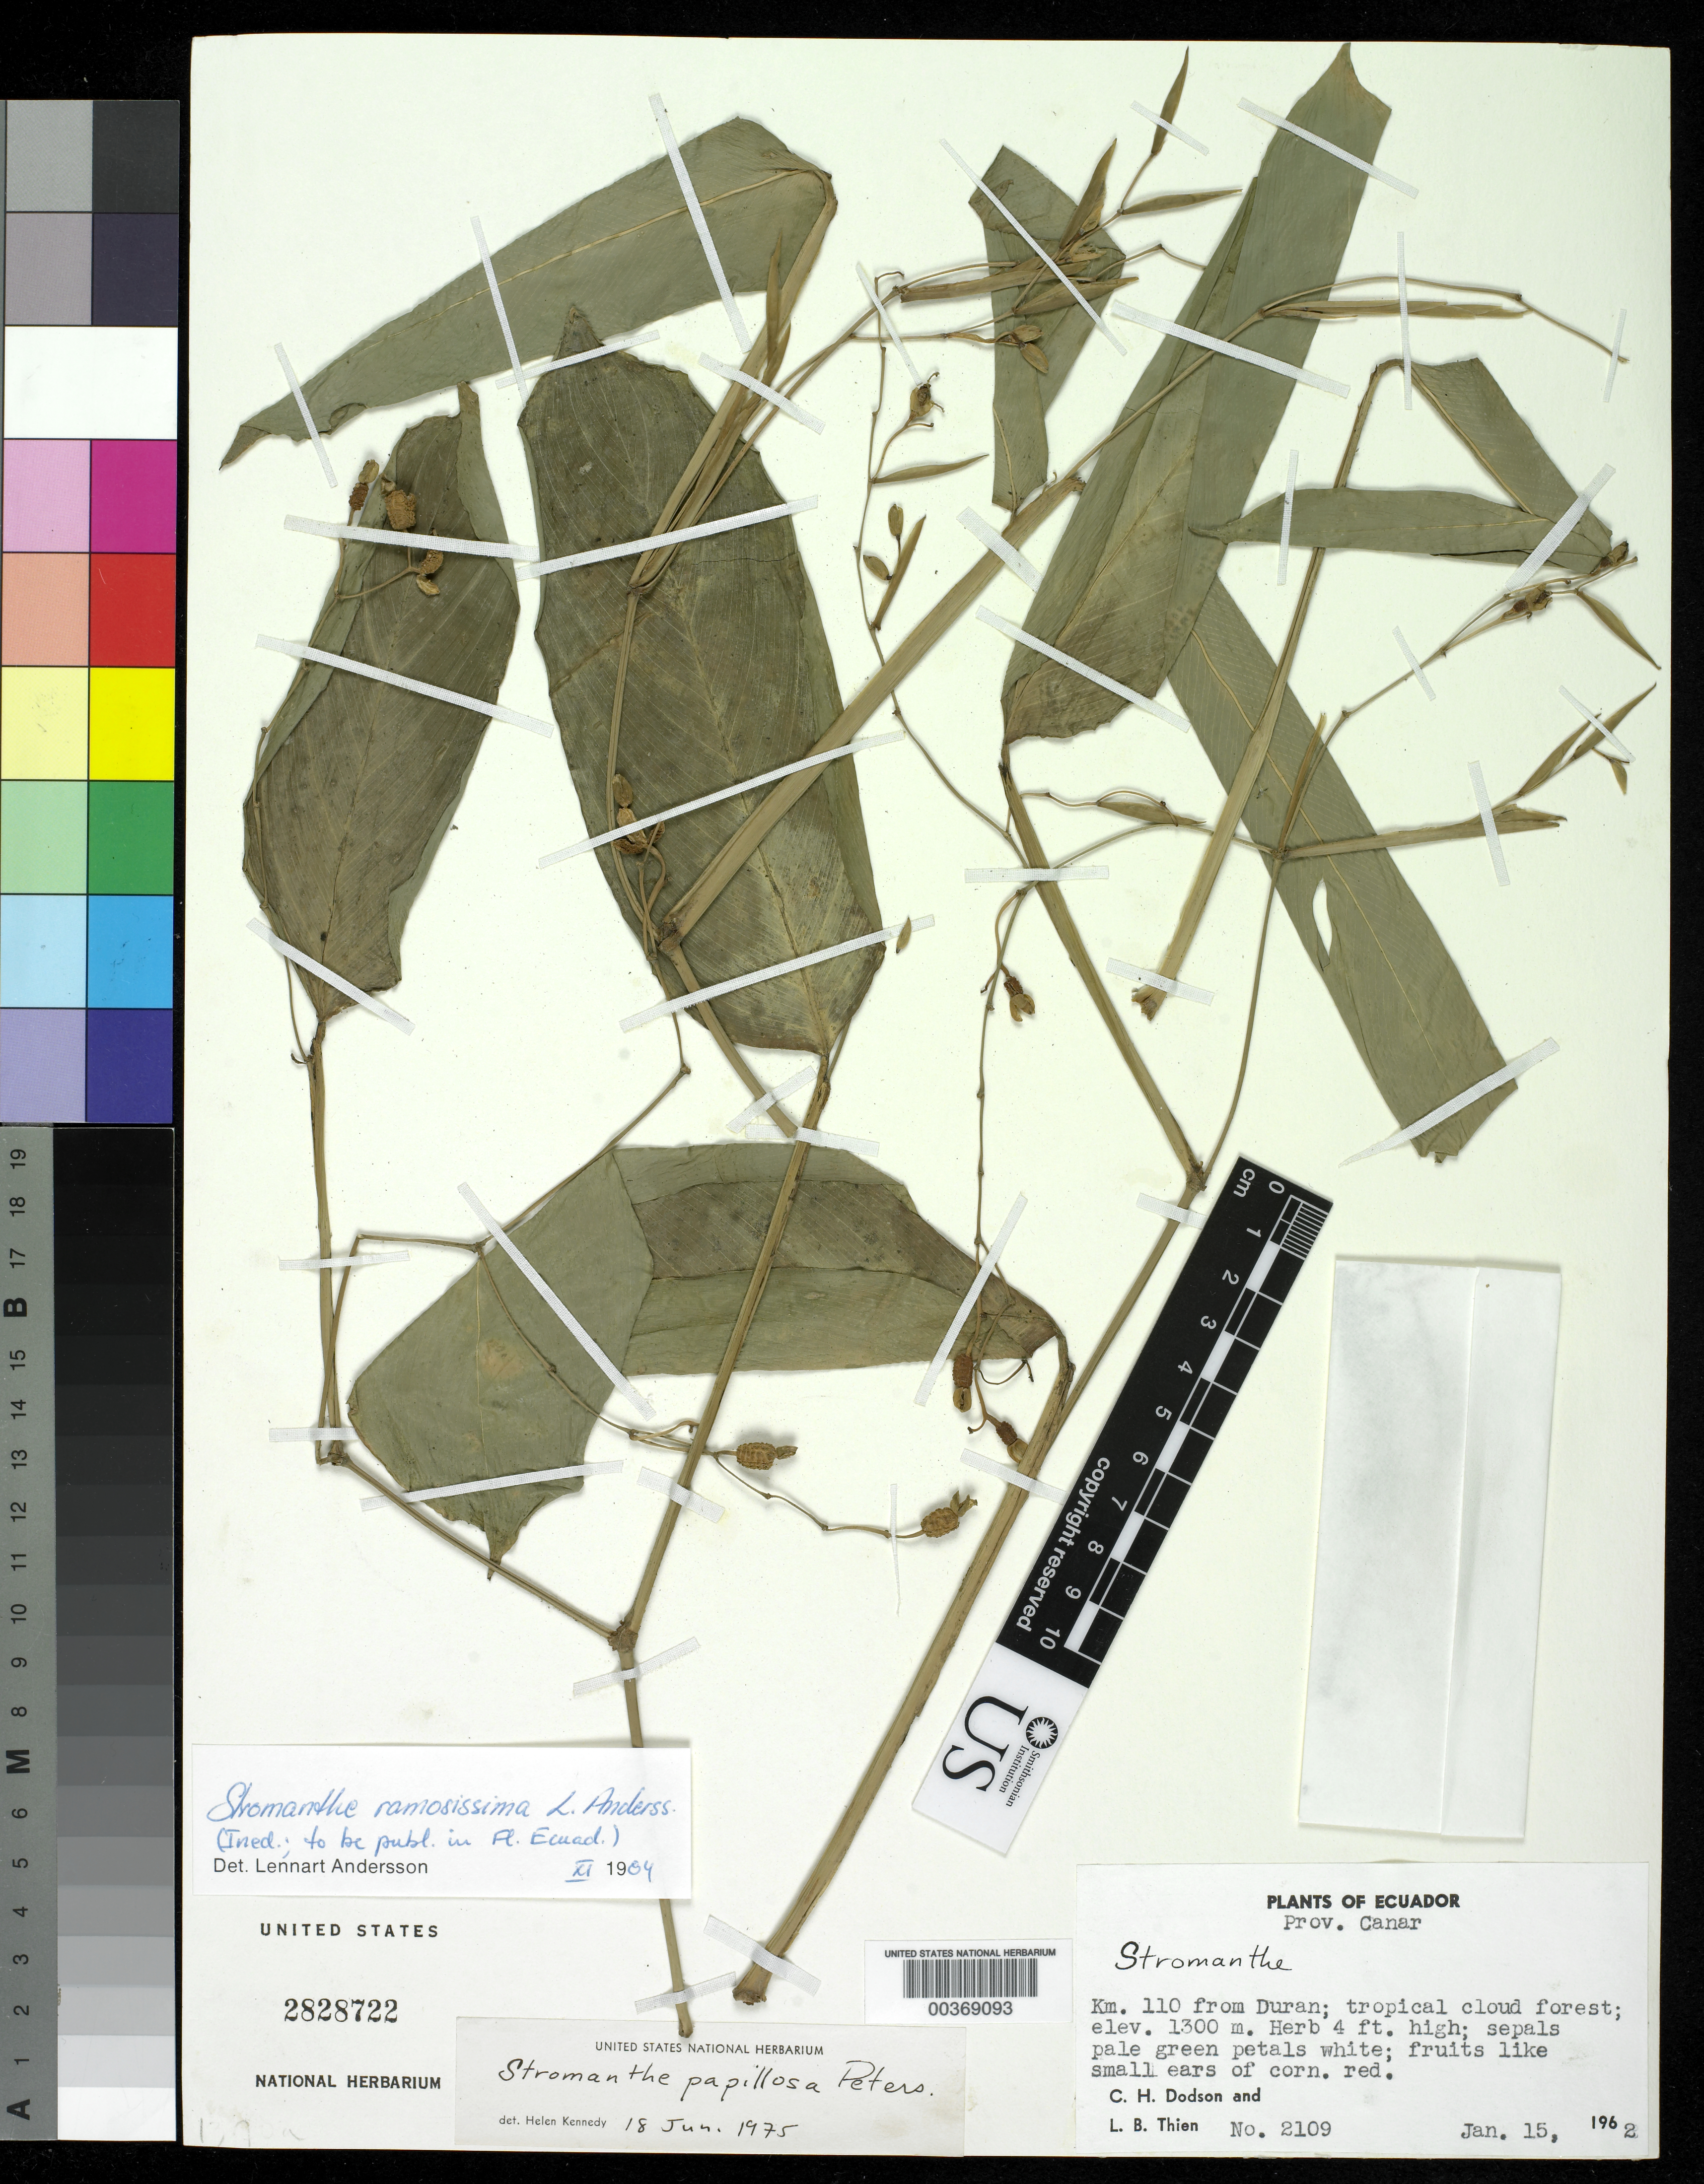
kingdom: Plantae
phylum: Tracheophyta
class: Liliopsida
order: Zingiberales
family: Marantaceae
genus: Stromanthe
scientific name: Stromanthe ramosissima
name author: L. Andersson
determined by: Andersson, [Bengt] Lennart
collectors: C. H. Dodson & L. Thien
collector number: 2109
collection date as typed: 15 Jan 1962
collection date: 1962-01-15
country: Ecuador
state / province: Cañar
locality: Km. 110 from Duran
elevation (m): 1300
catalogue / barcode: US 2828722